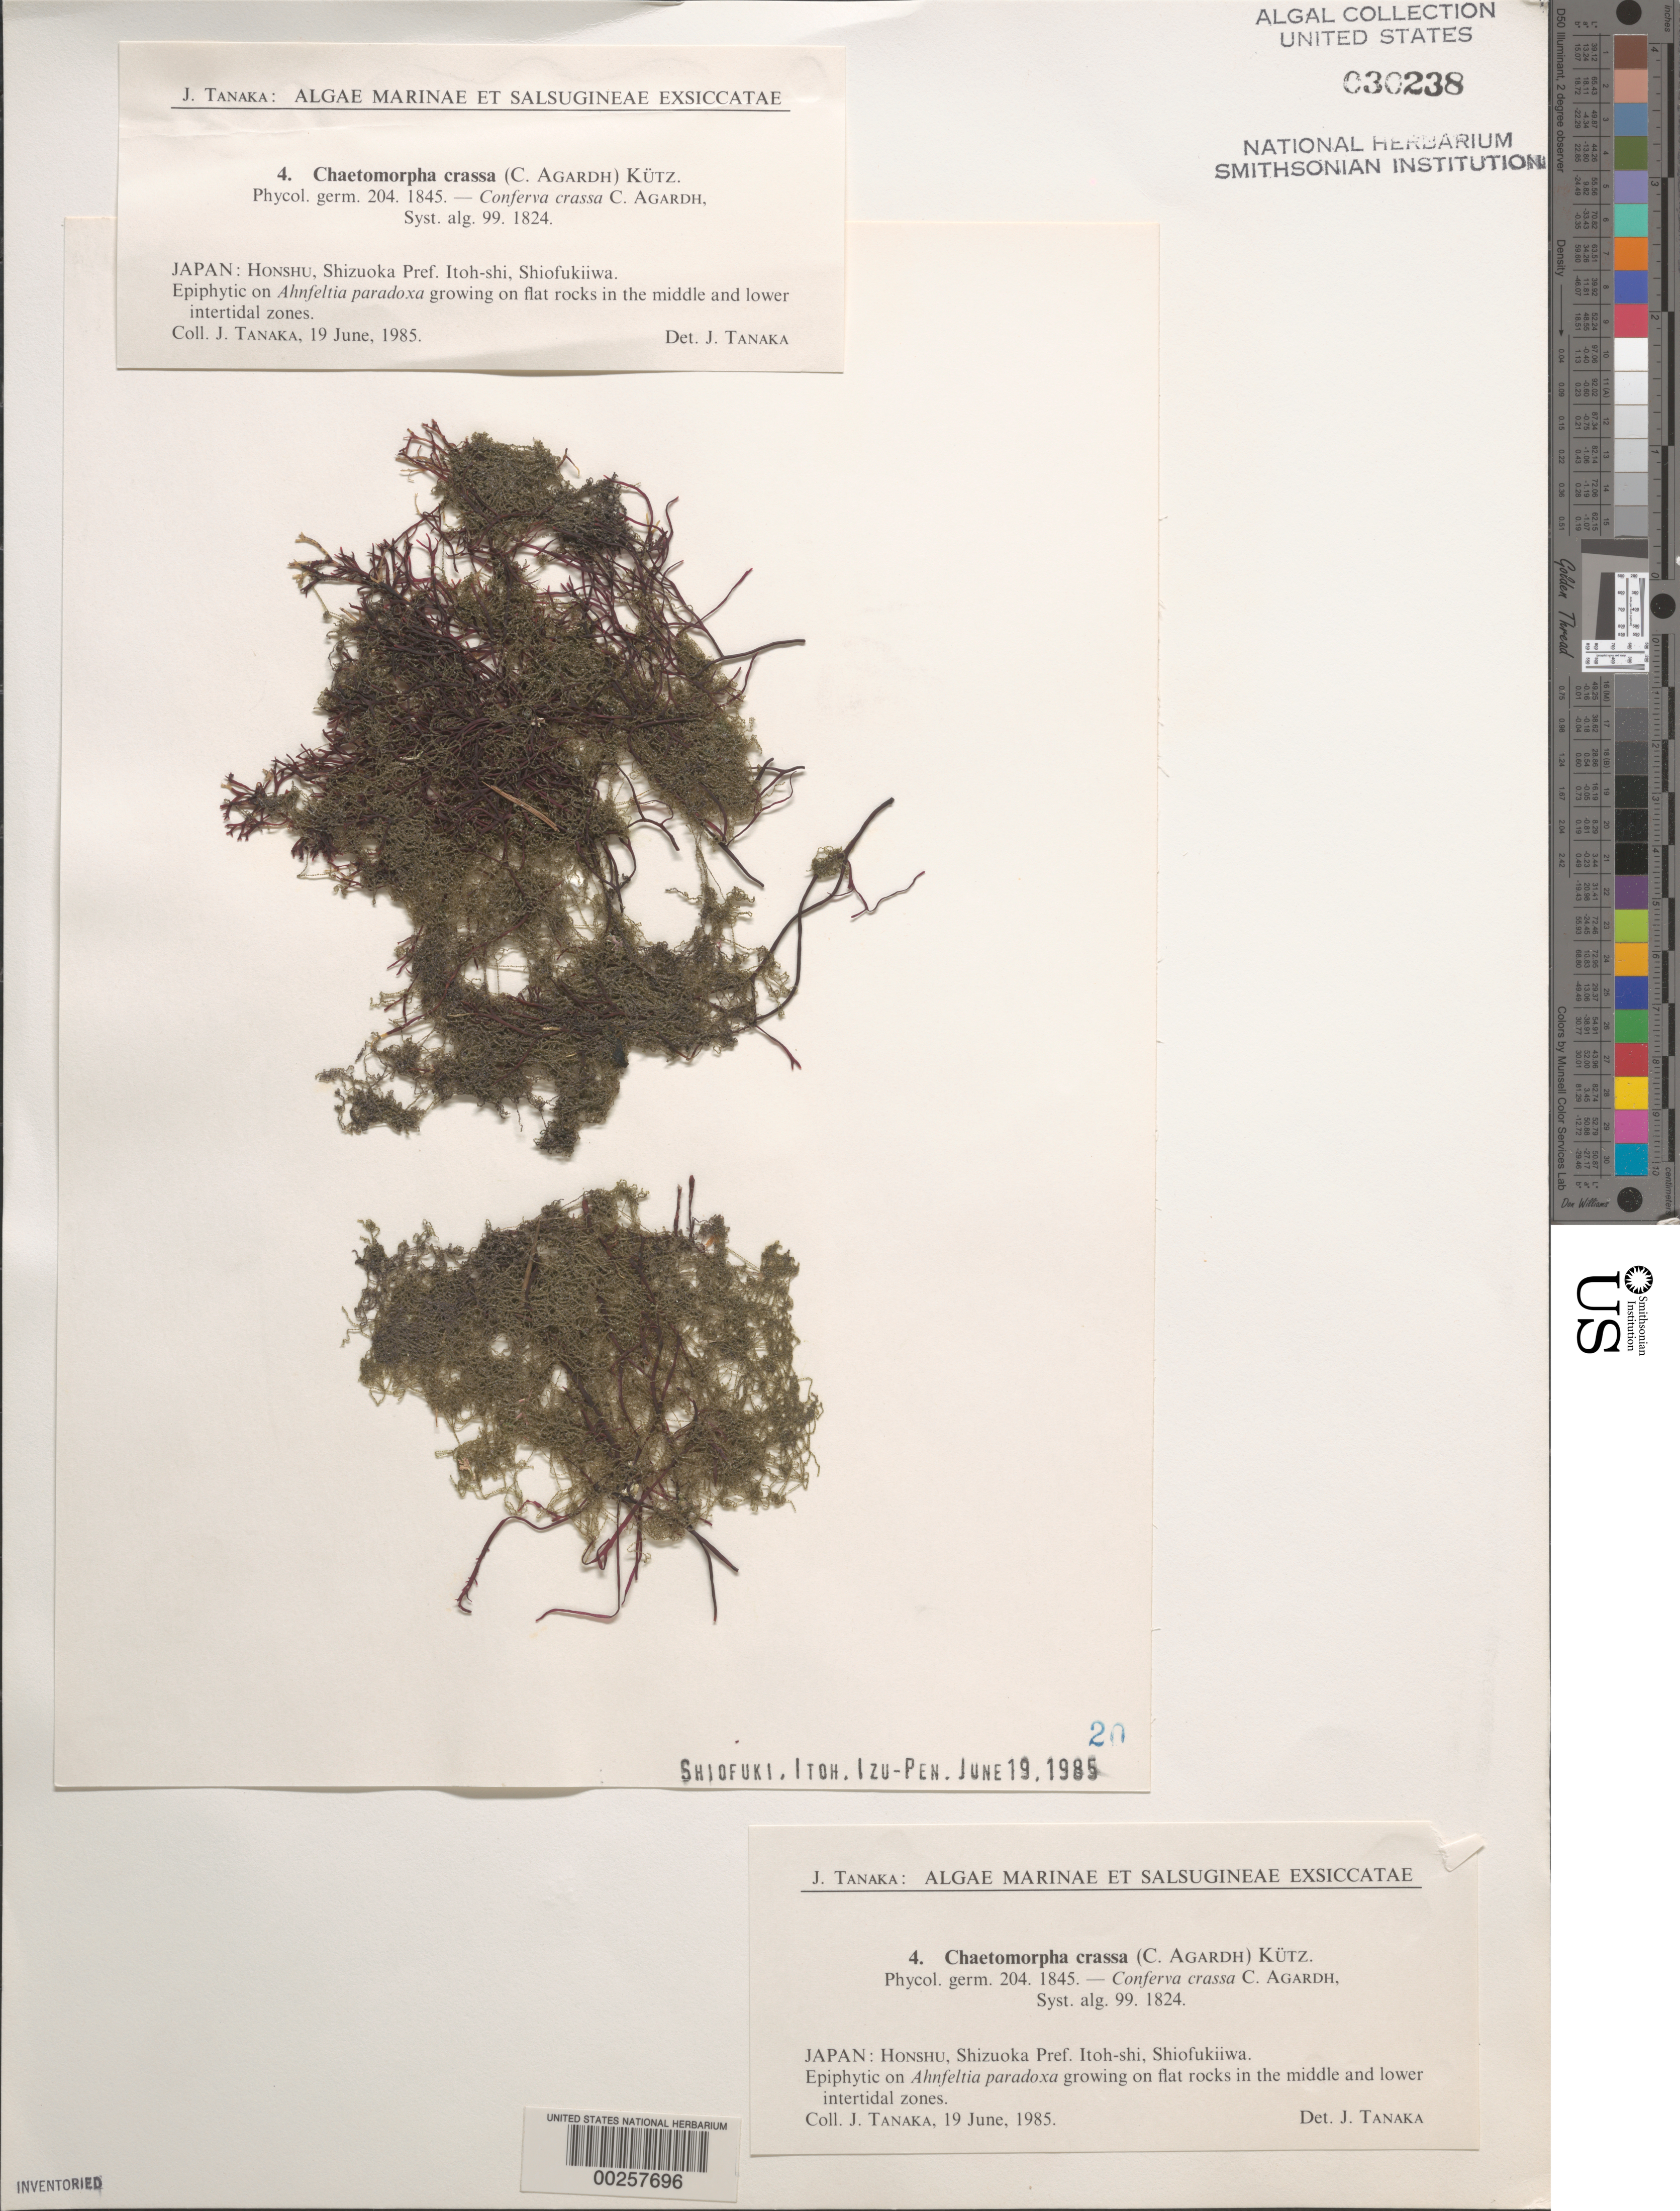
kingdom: Plantae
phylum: Chlorophyta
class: Ulvophyceae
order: Cladophorales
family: Cladophoraceae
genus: Chaetomorpha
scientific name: Chaetomorpha aerea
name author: (Dillwyn) Kütz.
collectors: J. Tanaka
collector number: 4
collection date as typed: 19 Jun 1985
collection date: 1985-06-19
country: Japan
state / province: Sizuoka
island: Honshu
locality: Shiofukiiwa, Itoh-shi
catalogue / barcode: US 30238